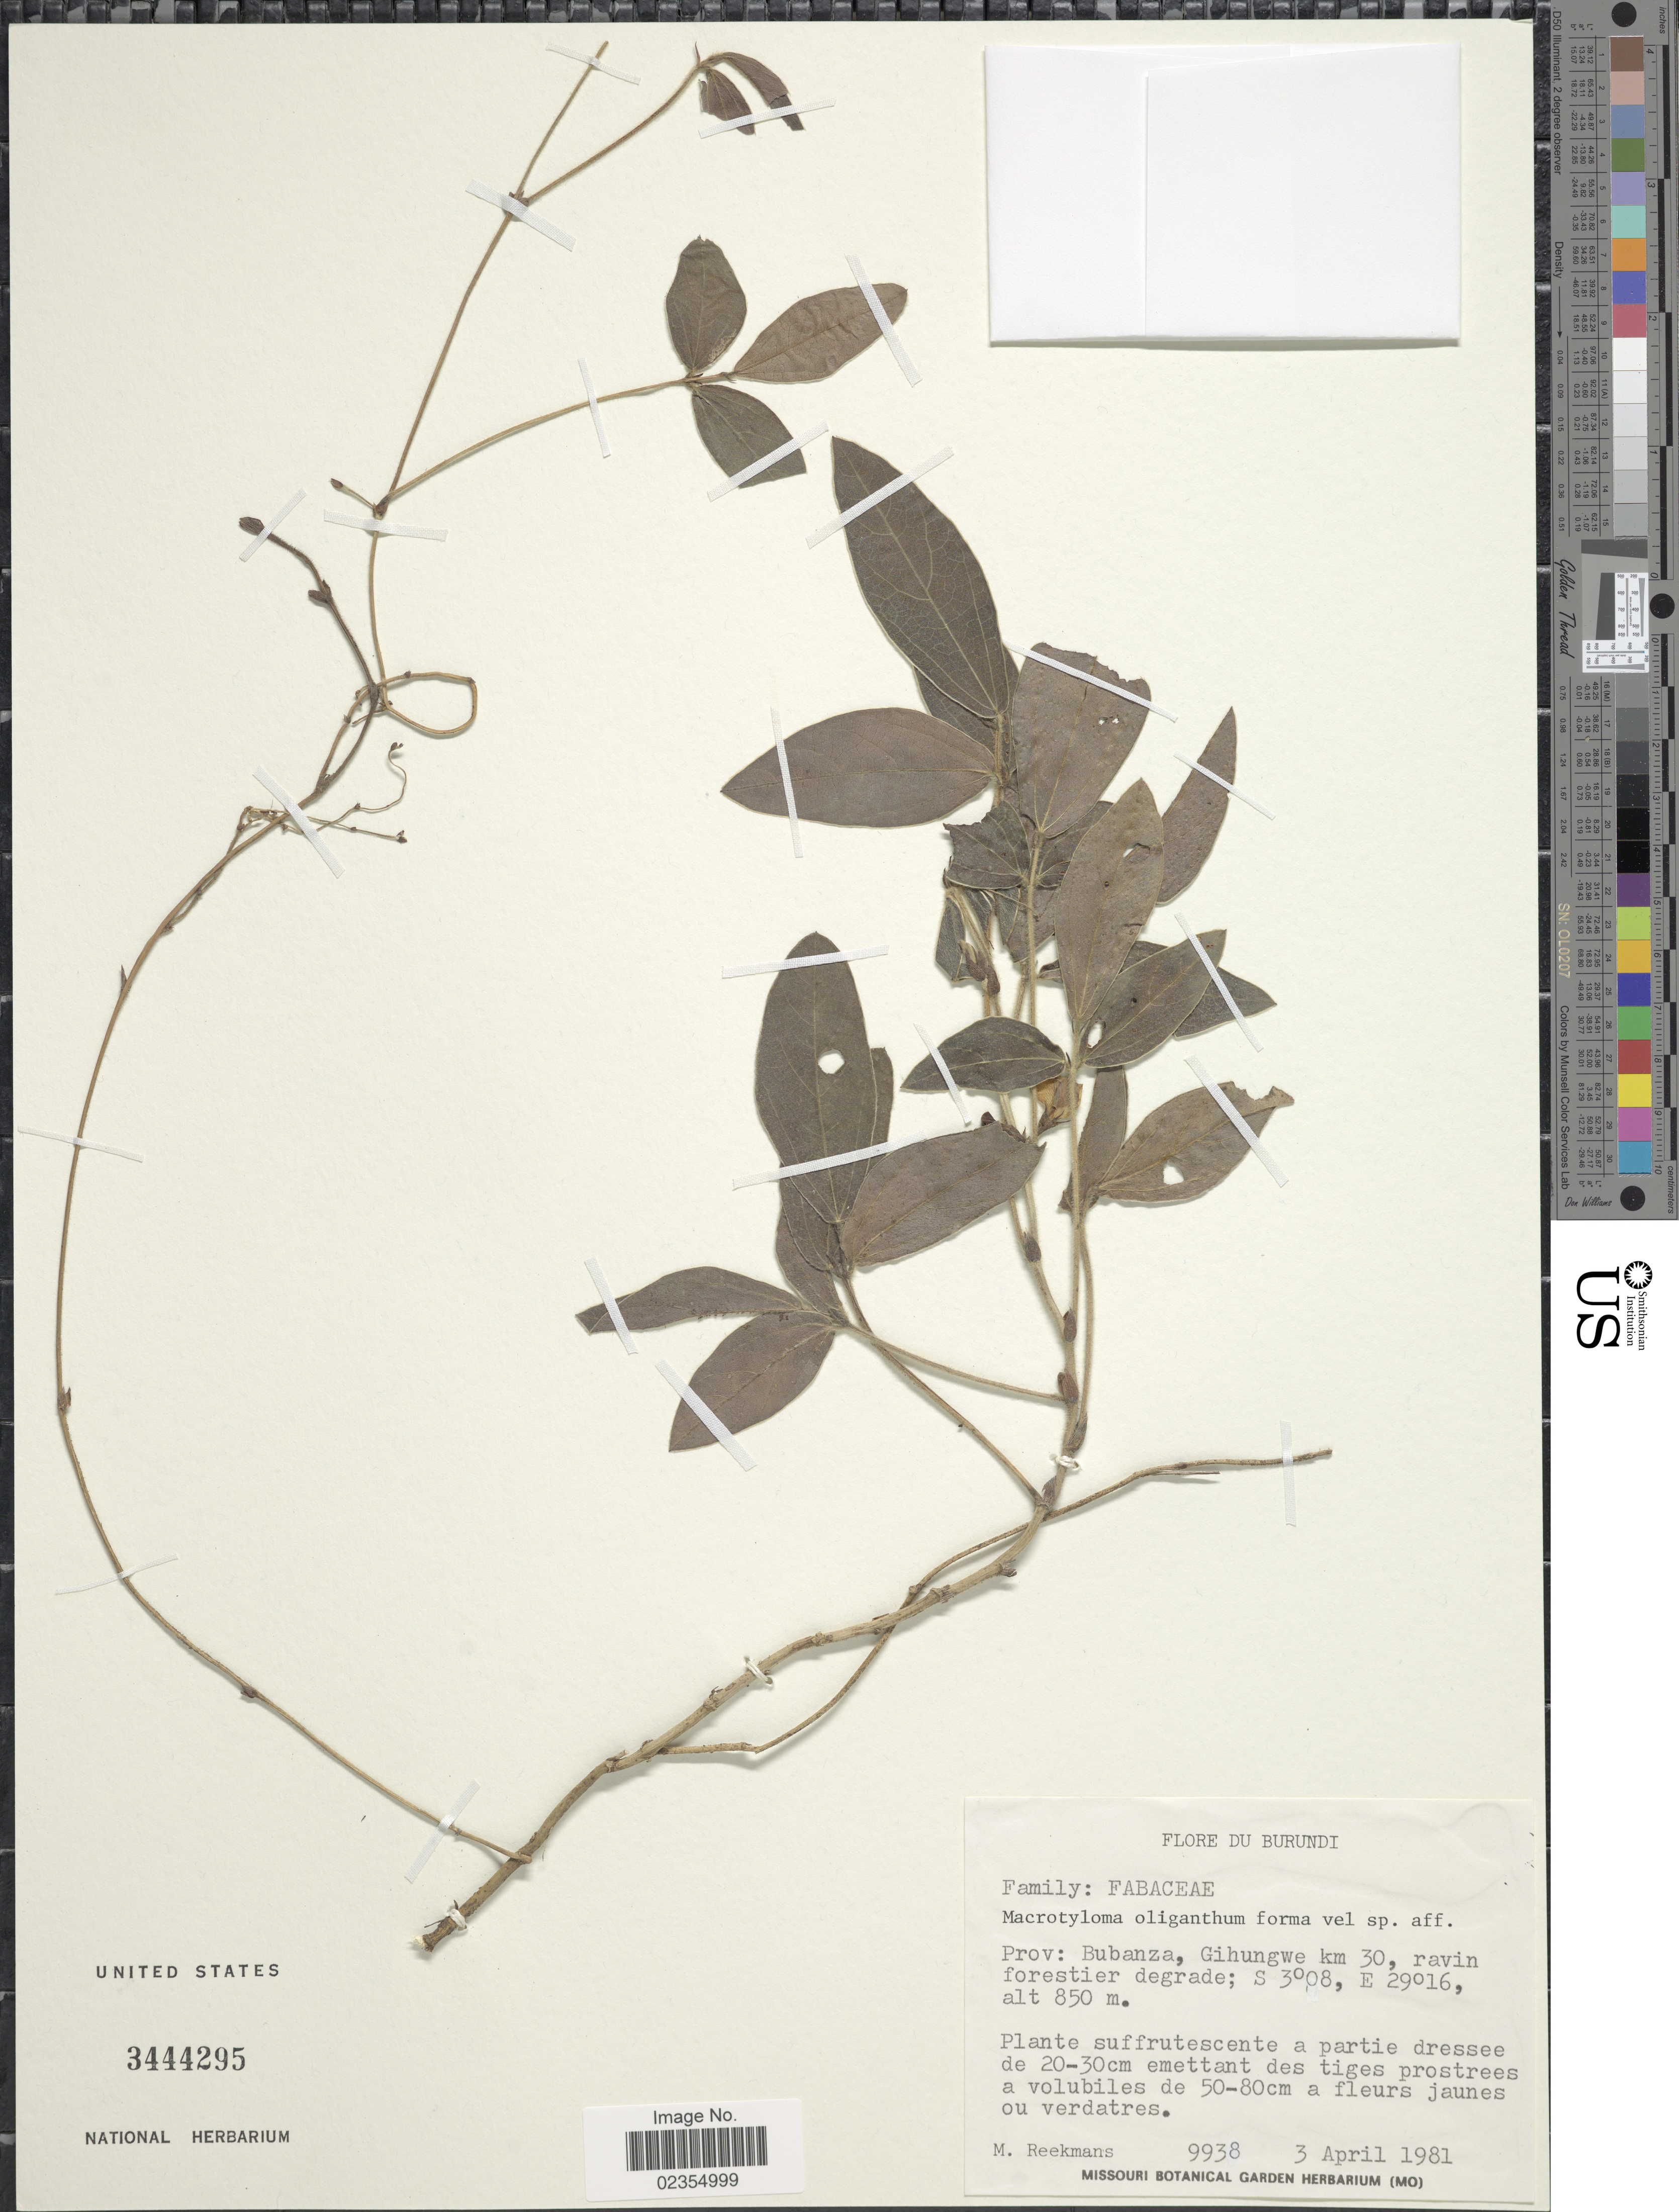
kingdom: Plantae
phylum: Tracheophyta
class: Magnoliopsida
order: Fabales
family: Fabaceae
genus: Macrotyloma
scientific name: Macrotyloma oliganthum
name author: (Brenan) Verdc.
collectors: M. Reekmans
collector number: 9938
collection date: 1981-04-03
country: Burundi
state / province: Bubanza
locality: Gihungwe km 30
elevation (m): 850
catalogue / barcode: US 3444295